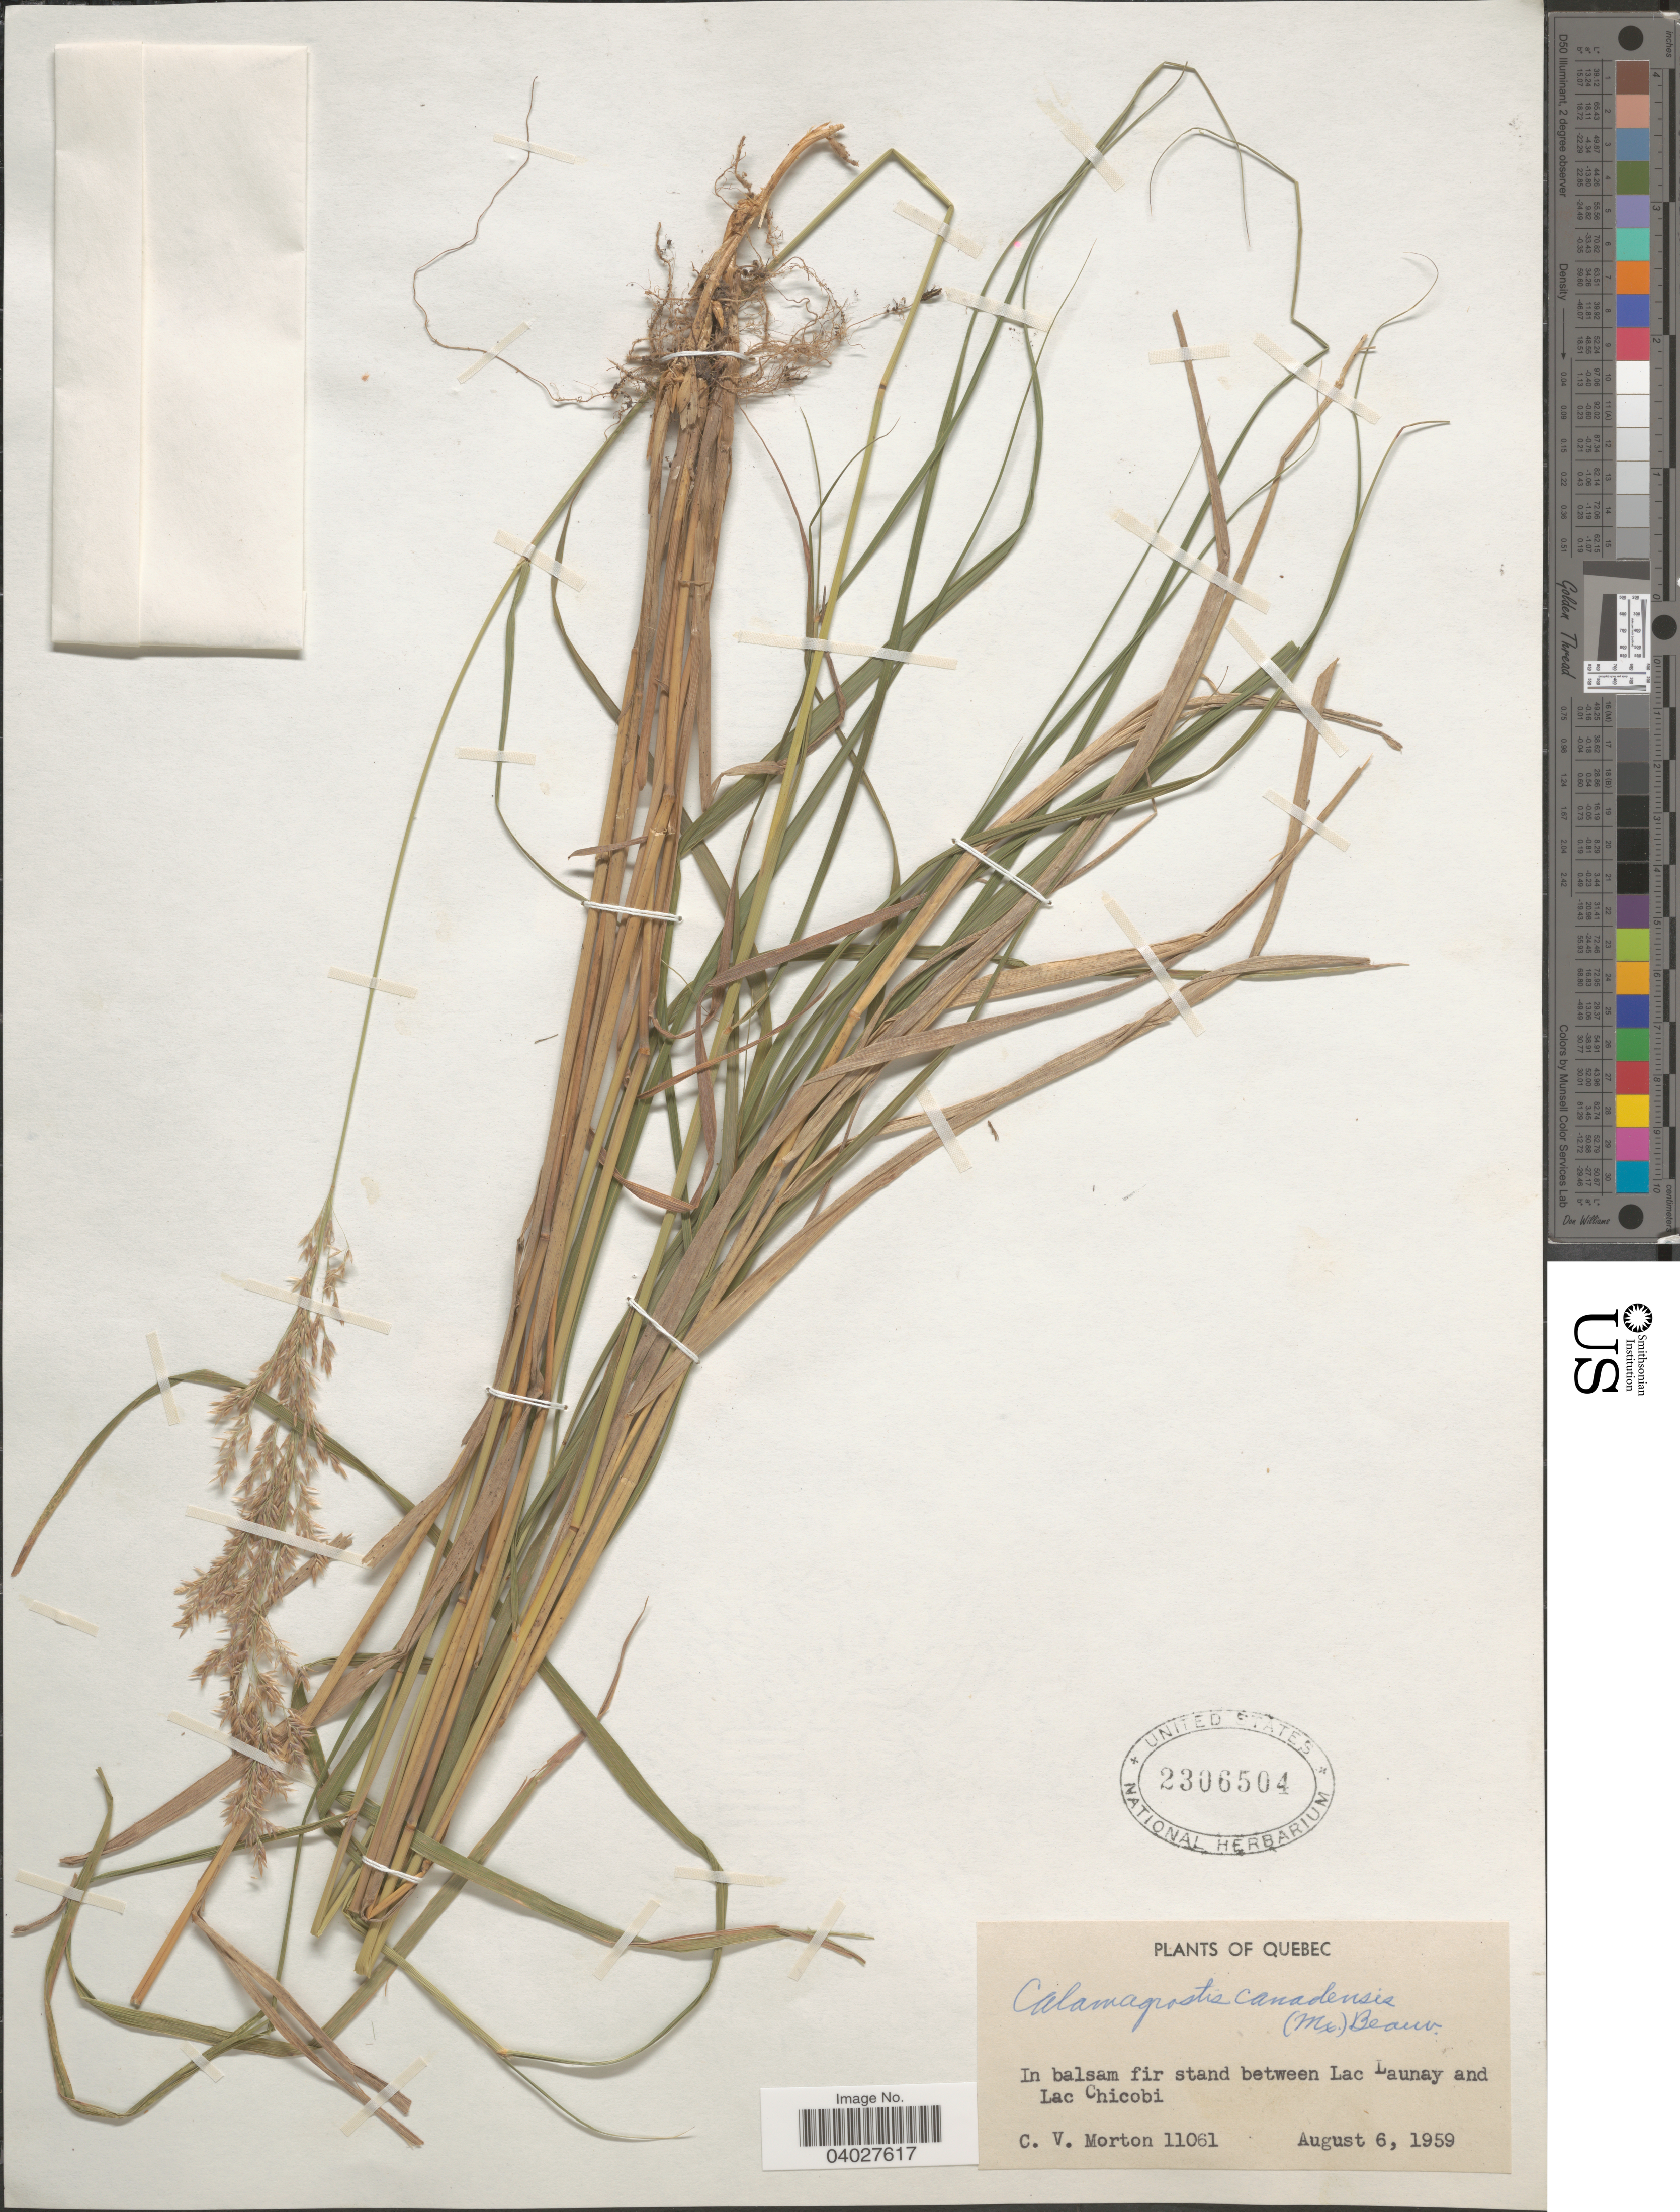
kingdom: Plantae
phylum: Tracheophyta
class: Liliopsida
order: Poales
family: Poaceae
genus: Calamagrostis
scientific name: Calamagrostis canadensis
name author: (Michx.) P. Beauv.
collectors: C. V. Morton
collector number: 11061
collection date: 1959-08-06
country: Canada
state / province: Quebec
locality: In balsam fir stand between Lac Launay and Lac Chicobi.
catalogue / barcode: US 2306504